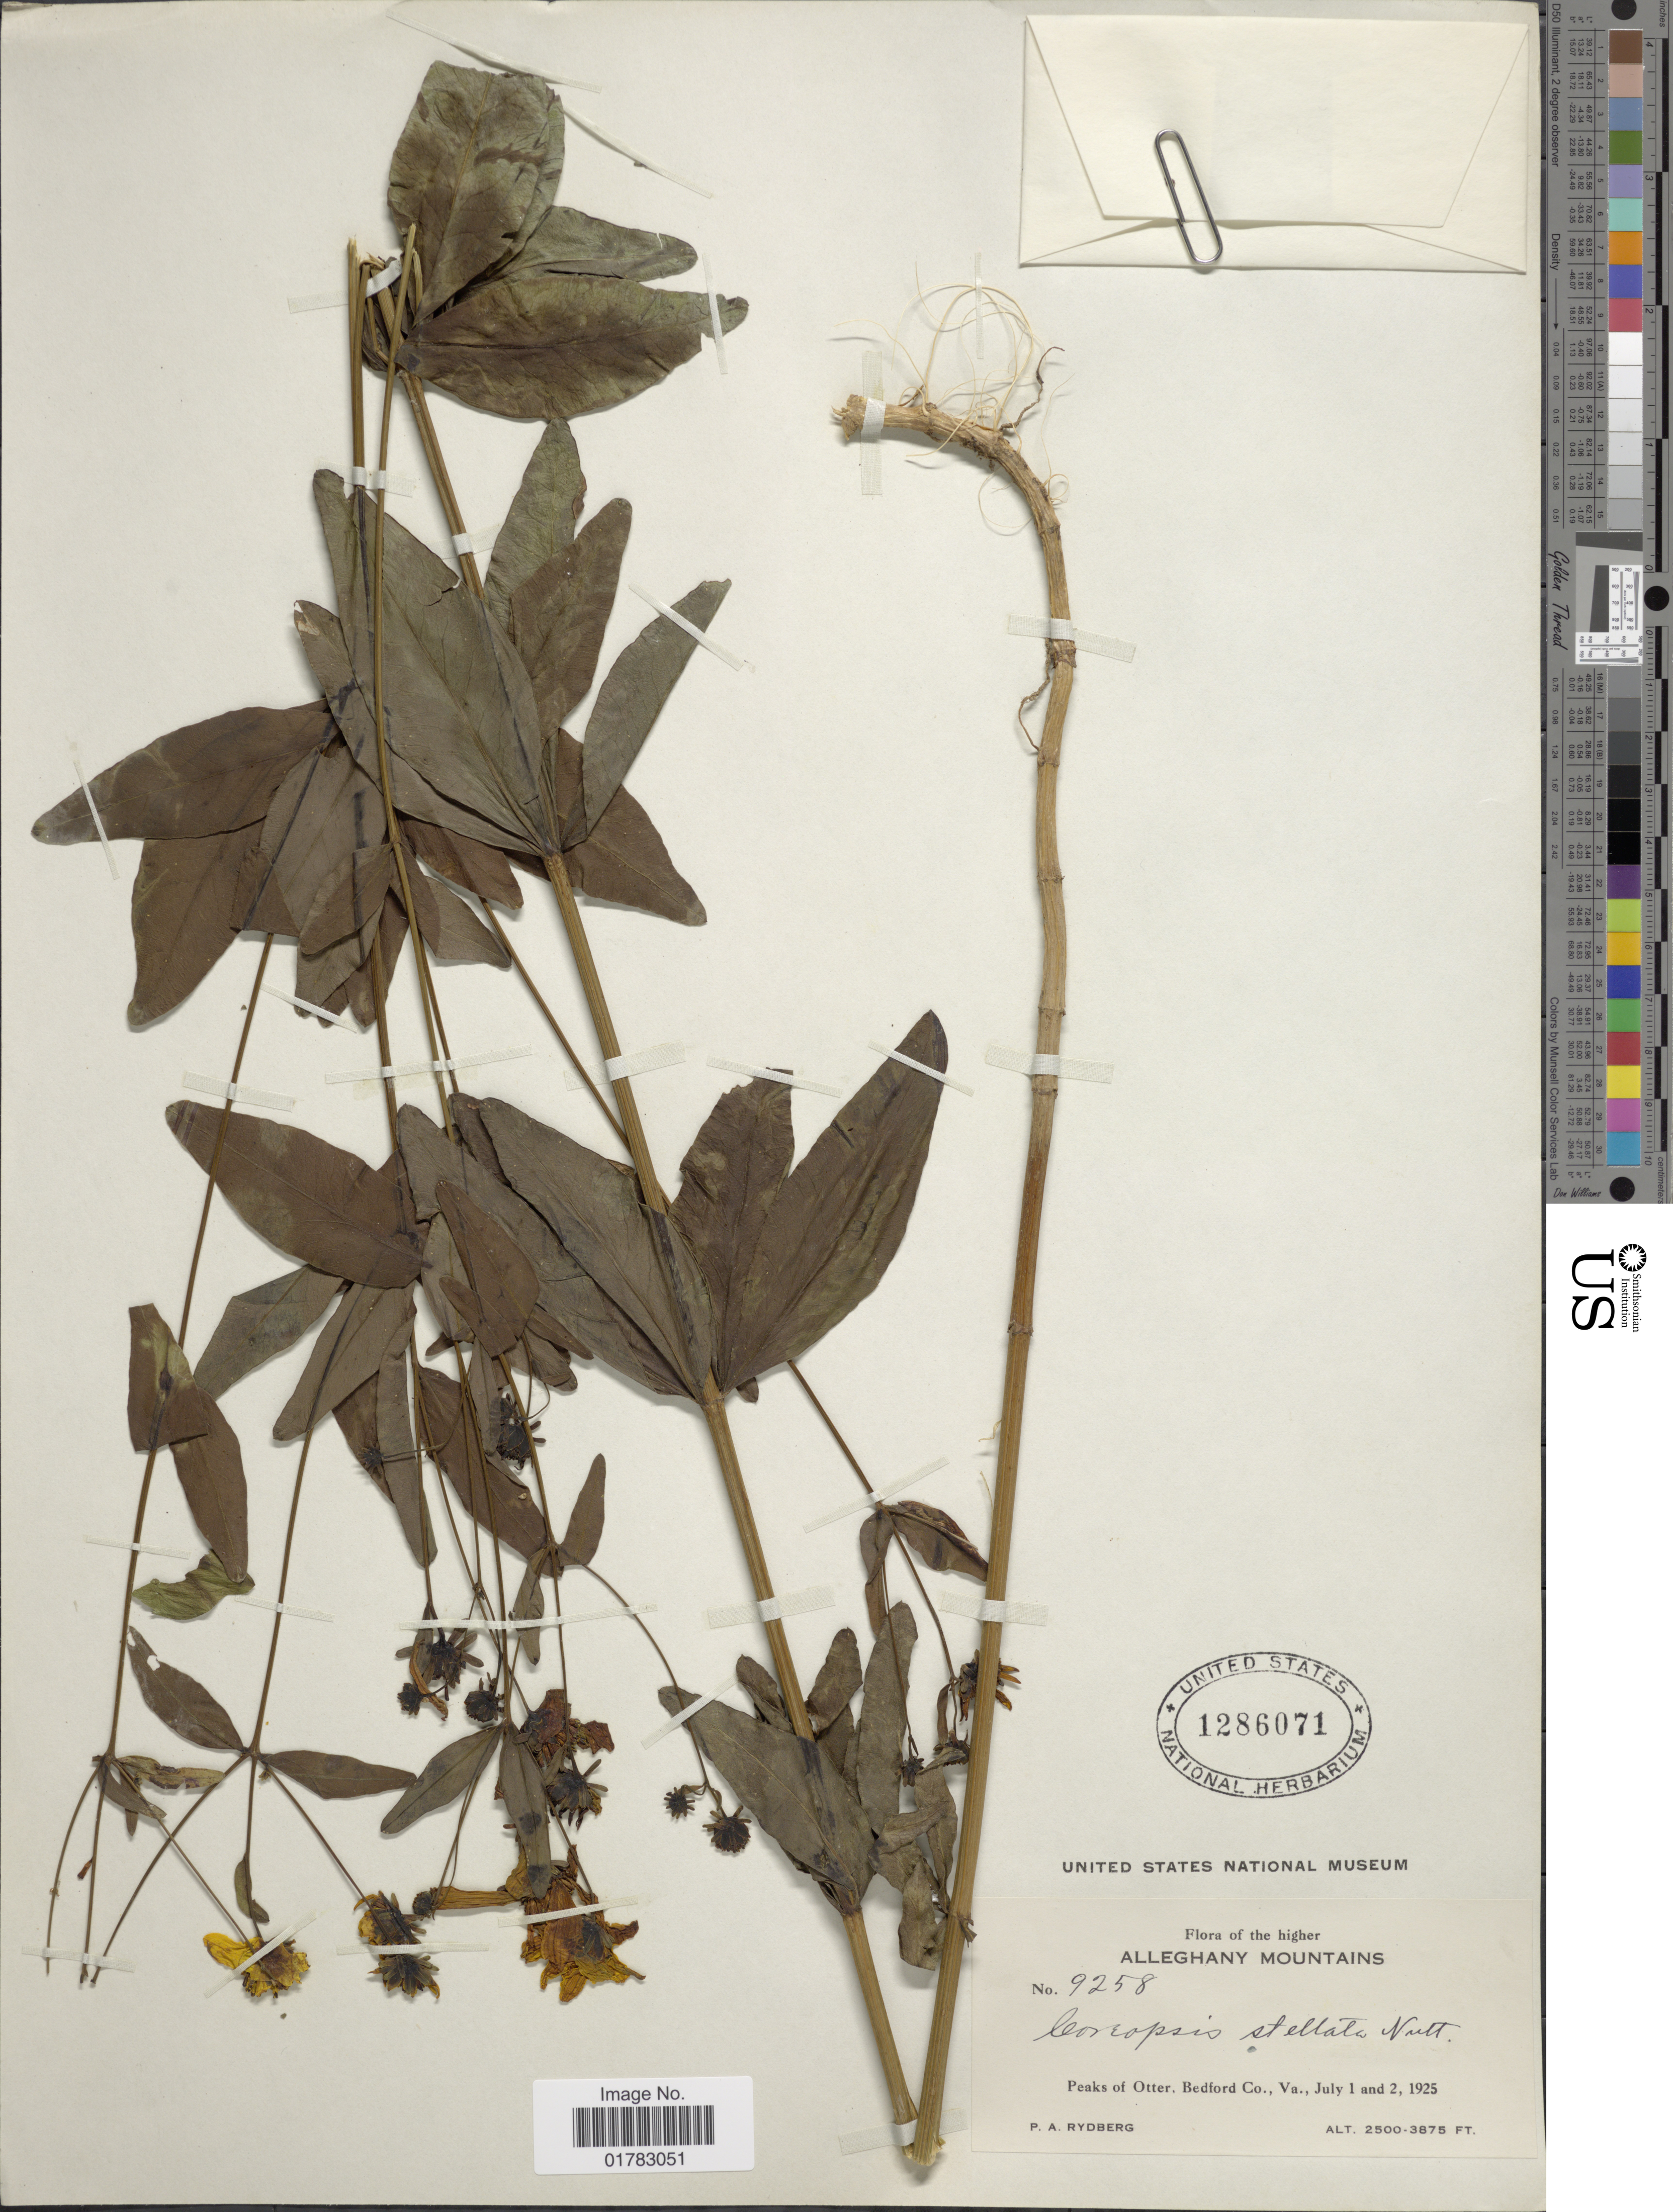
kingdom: Plantae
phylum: Tracheophyta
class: Magnoliopsida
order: Asterales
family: Asteraceae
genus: Coreopsis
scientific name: Coreopsis major var. stellata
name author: (Nutt.) Torr. & A. Gray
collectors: P. A. Rydberg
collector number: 9258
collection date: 1925-07-01/1925-07-02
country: United States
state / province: Virginia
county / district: Bedford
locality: Higher Alleghany Mountains, peaks of Otter, Bedford Co.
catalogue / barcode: US 1286071